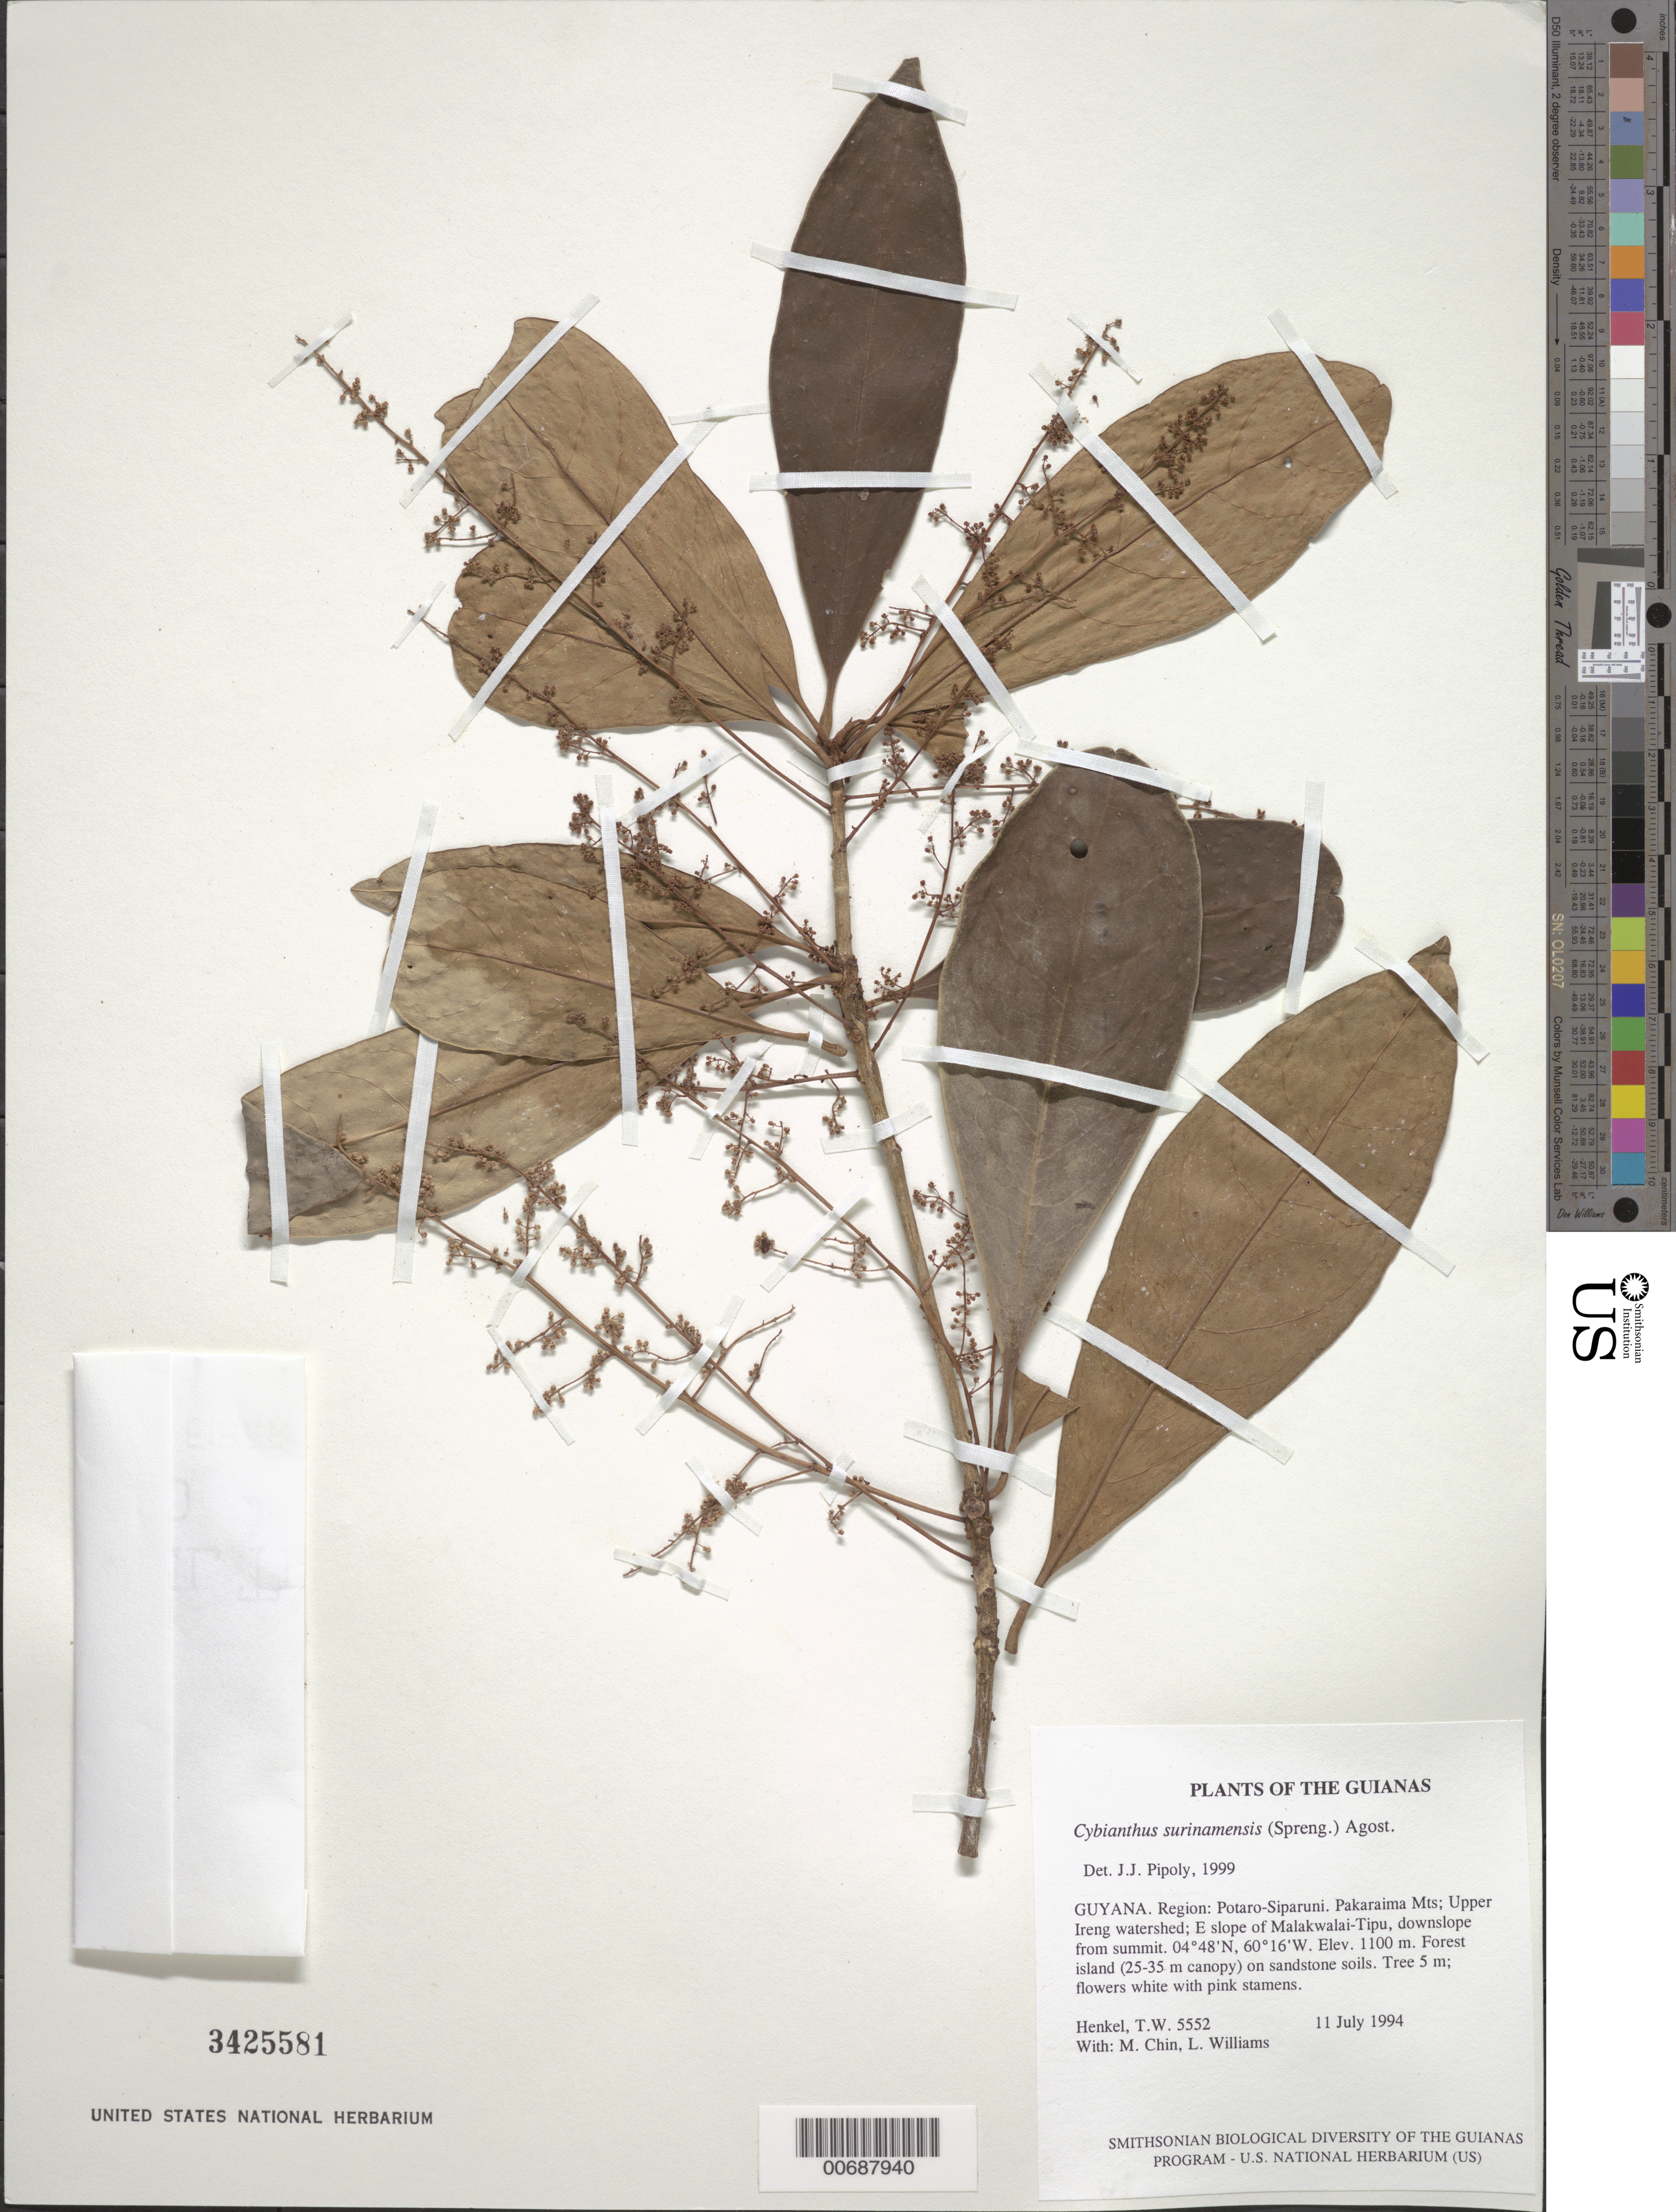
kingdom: Plantae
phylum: Tracheophyta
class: Magnoliopsida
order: Ericales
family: Primulaceae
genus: Cybianthus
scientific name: Cybianthus surinamensis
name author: (Spreng.) G. Agostini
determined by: Pipoly, J. J., III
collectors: T. Henkel, M. Chin & L. Williams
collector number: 5552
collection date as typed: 11 July 1994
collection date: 1994-07-11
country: Guyana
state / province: Potaro-Siparuni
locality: Pakaraima Mts; Upper Ireng watershed; E slope of Malakwalai-Tipu, downslope from summit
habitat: Forest island (25-35 m canopy) on sandstone soils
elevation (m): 1100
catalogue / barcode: US 3425581